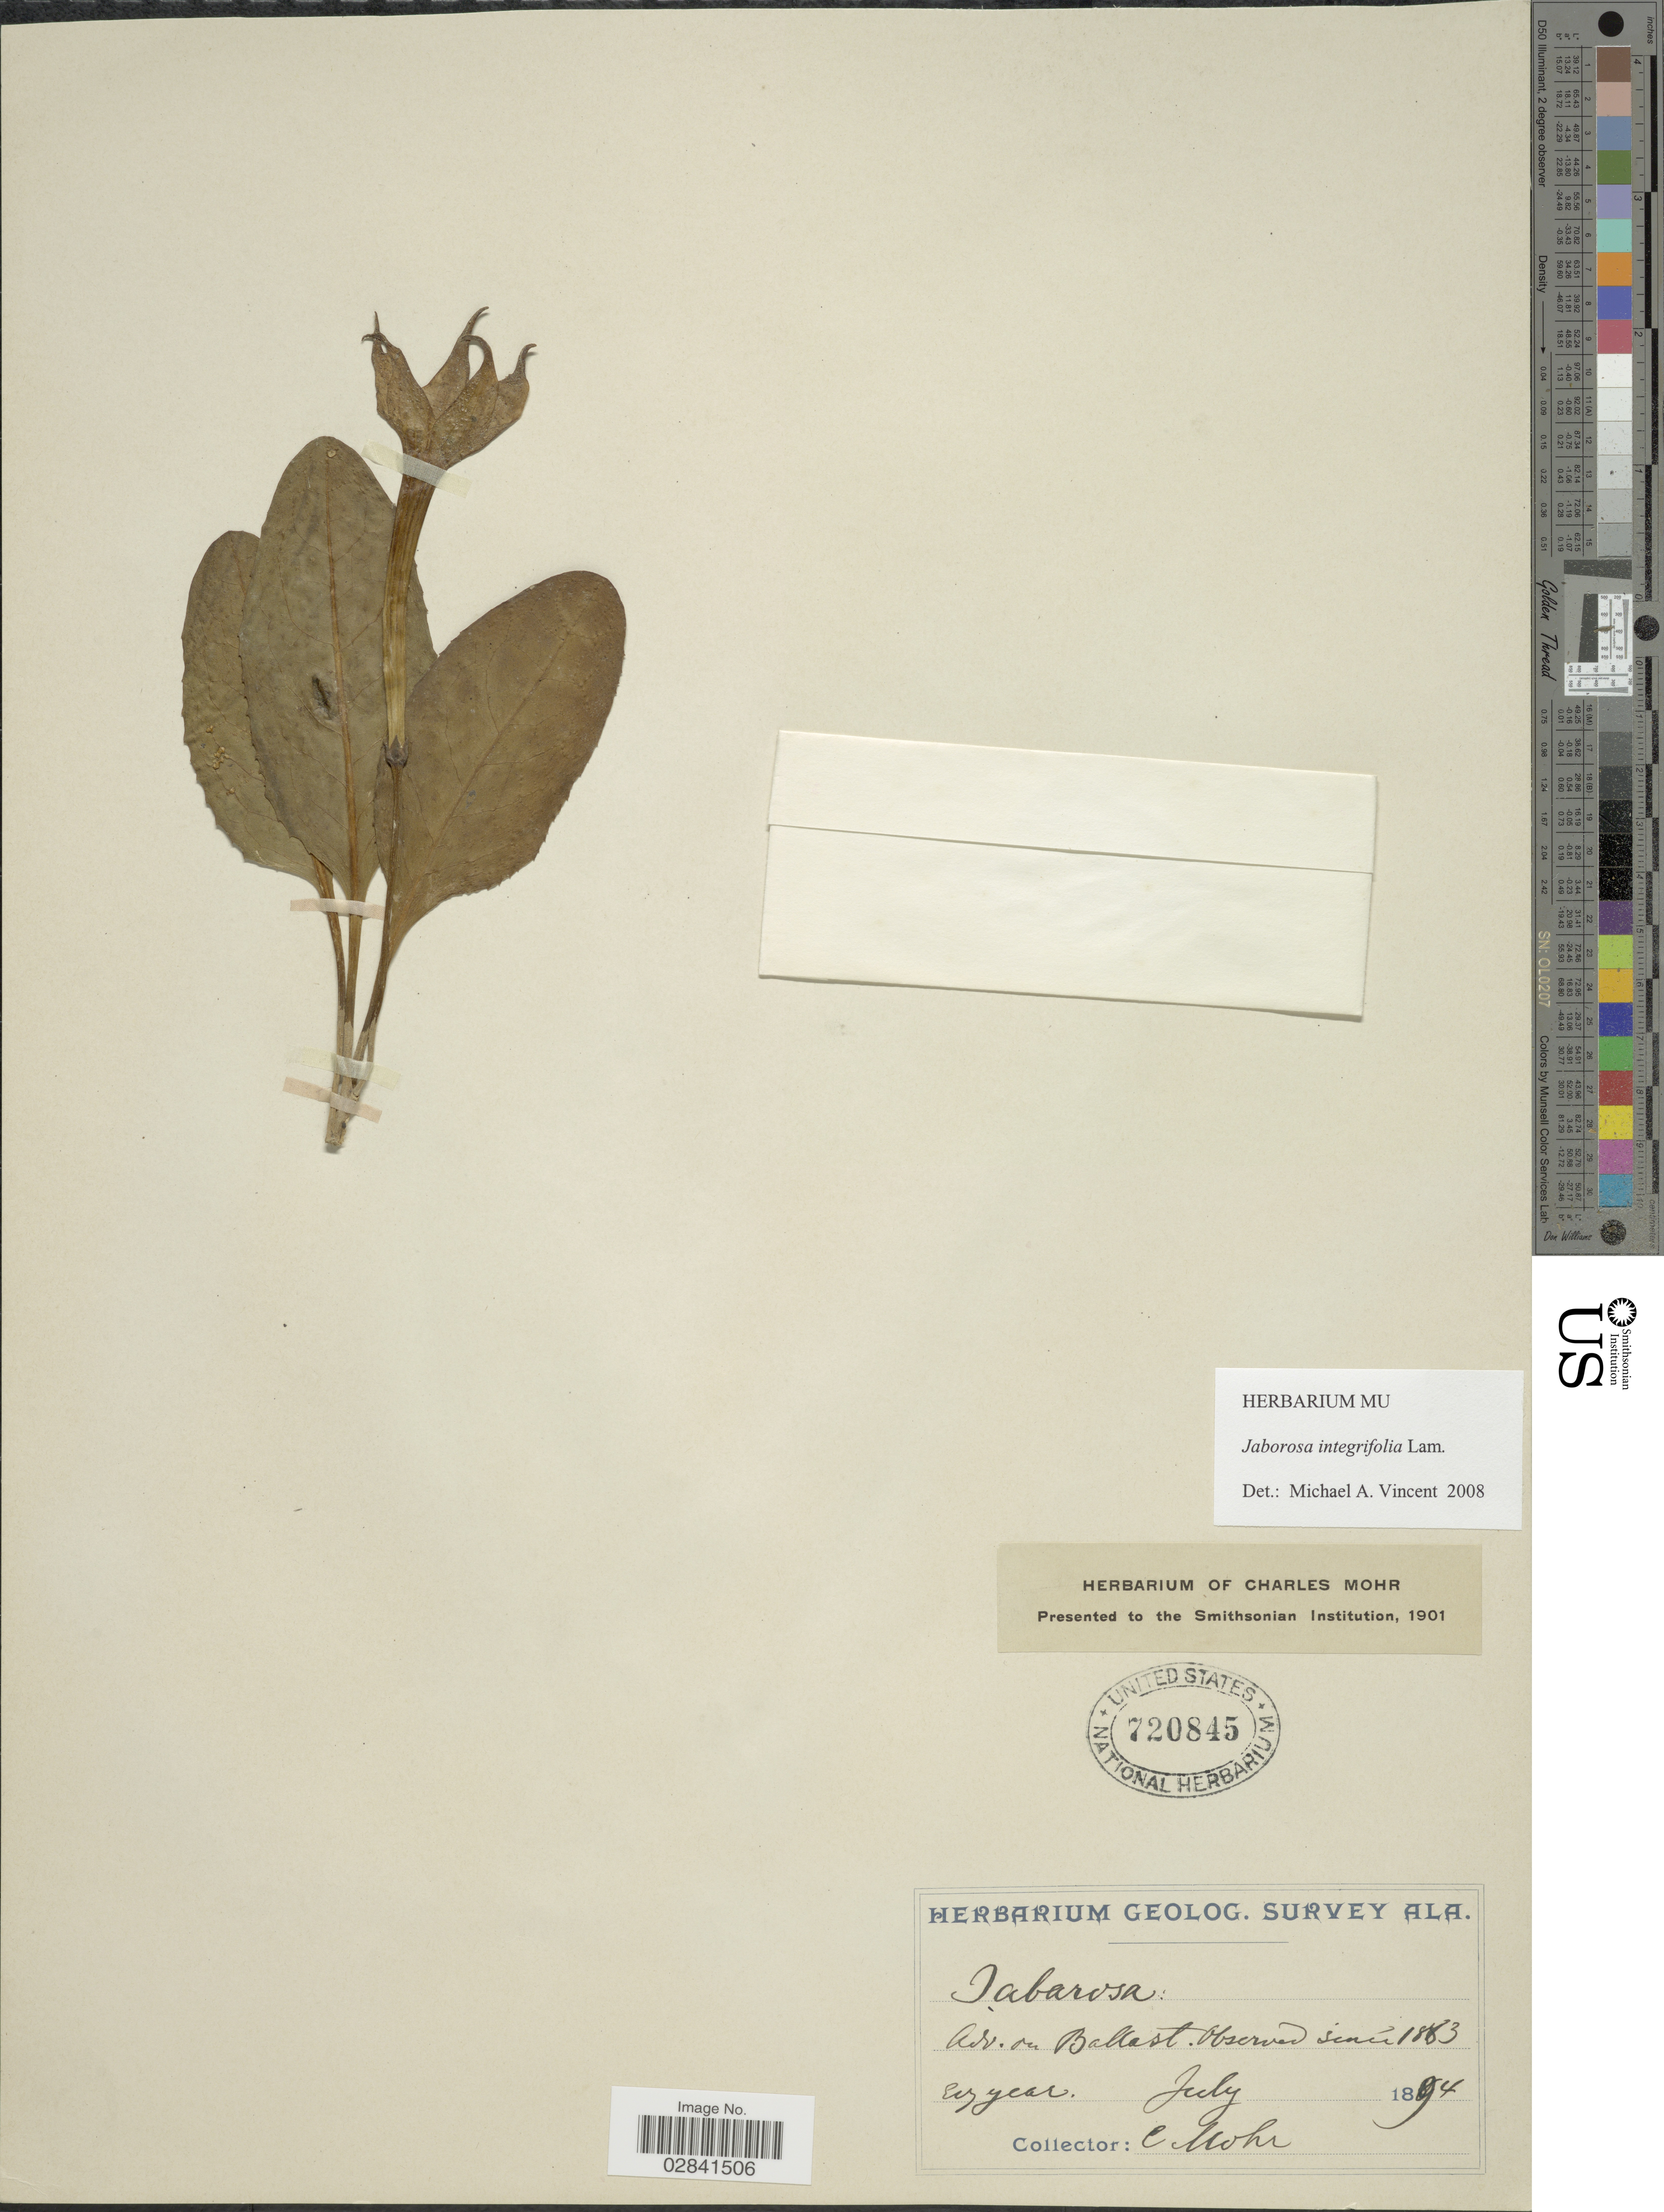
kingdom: Plantae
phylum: Tracheophyta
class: Magnoliopsida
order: Solanales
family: Solanaceae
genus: Jaborosa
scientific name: Jaborosa integrifolia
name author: Lam.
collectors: Mohr, C. T. (herbarium)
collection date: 1894-07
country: United States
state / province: Alabama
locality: Ad. on Ballast.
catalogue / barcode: US 720845